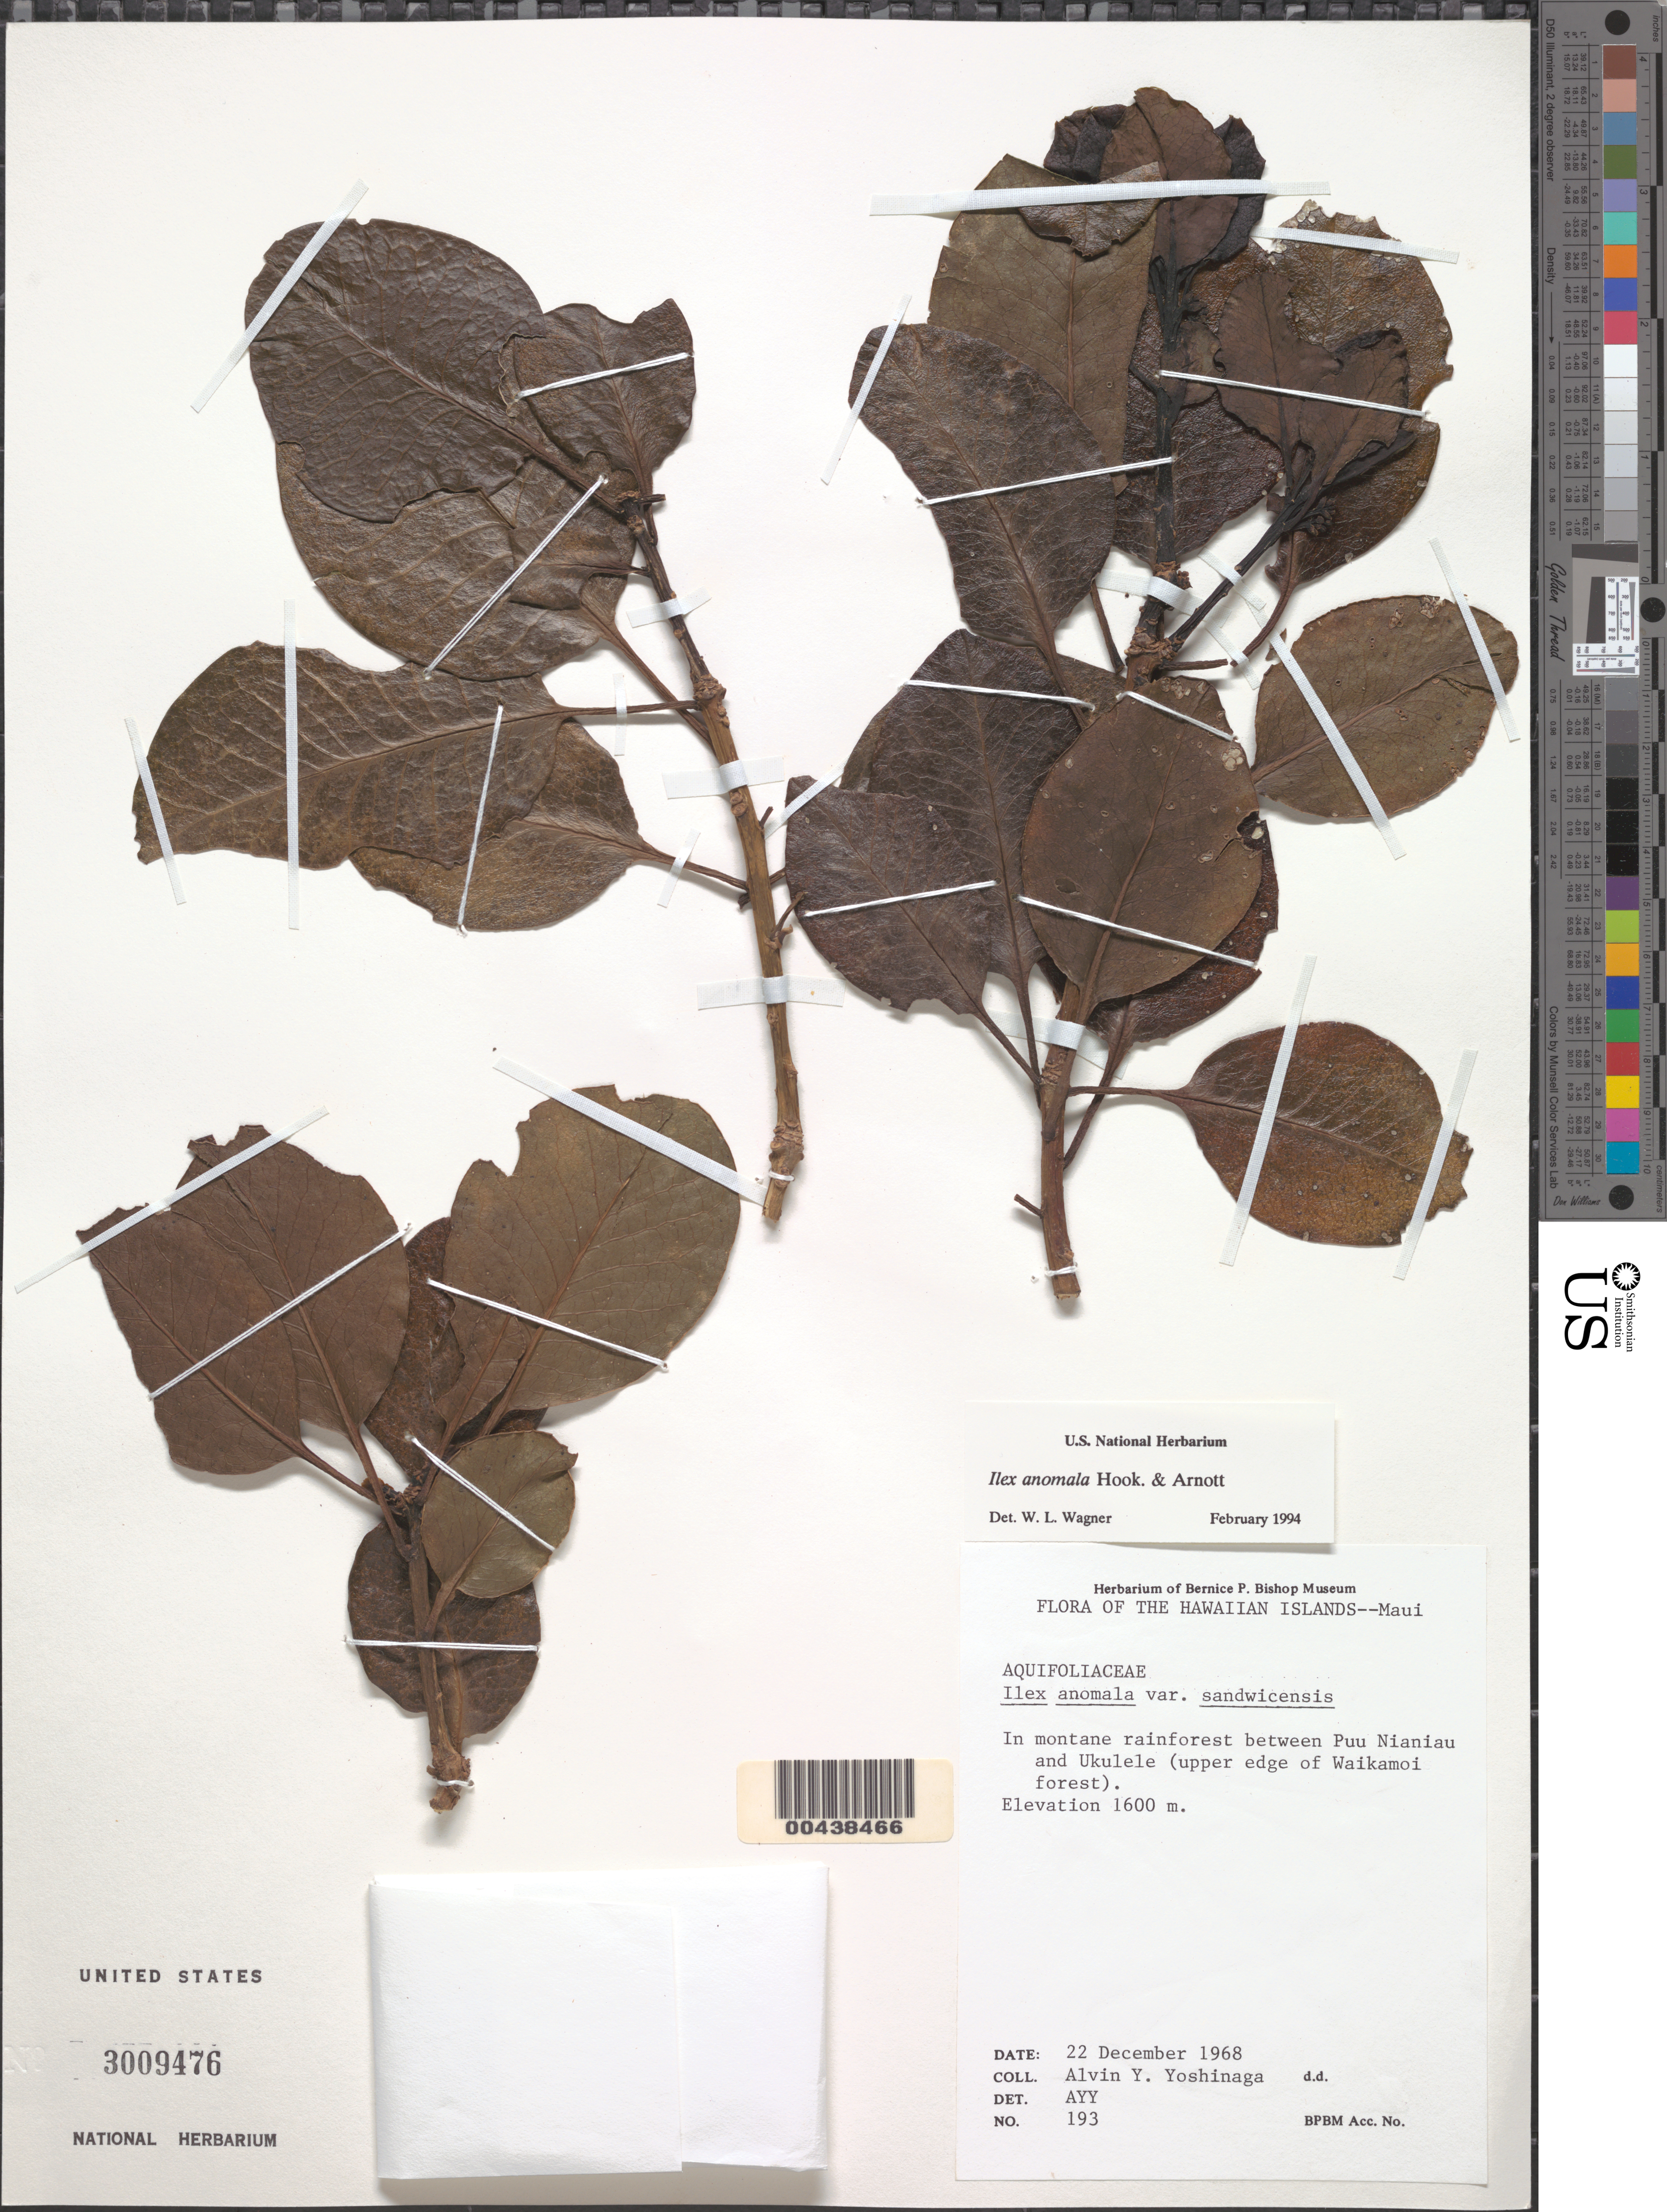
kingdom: Plantae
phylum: Tracheophyta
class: Magnoliopsida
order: Aquifoliales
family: Aquifoliaceae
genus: Ilex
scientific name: Ilex anomala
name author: Hook. & Arn.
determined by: Wagner, W. L., (BOT), Smithsonian Institution - National Museum of Natural History (UNITED STATES)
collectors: A. Yoshinaga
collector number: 193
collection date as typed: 22 Dec 1968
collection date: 1968-12-22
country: United States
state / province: Hawaii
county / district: Maui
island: Maui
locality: In montane rainforest between Puu Nianiau and Ukulele (upper edge of Waikamoi forest)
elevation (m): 488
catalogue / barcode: US 3009476